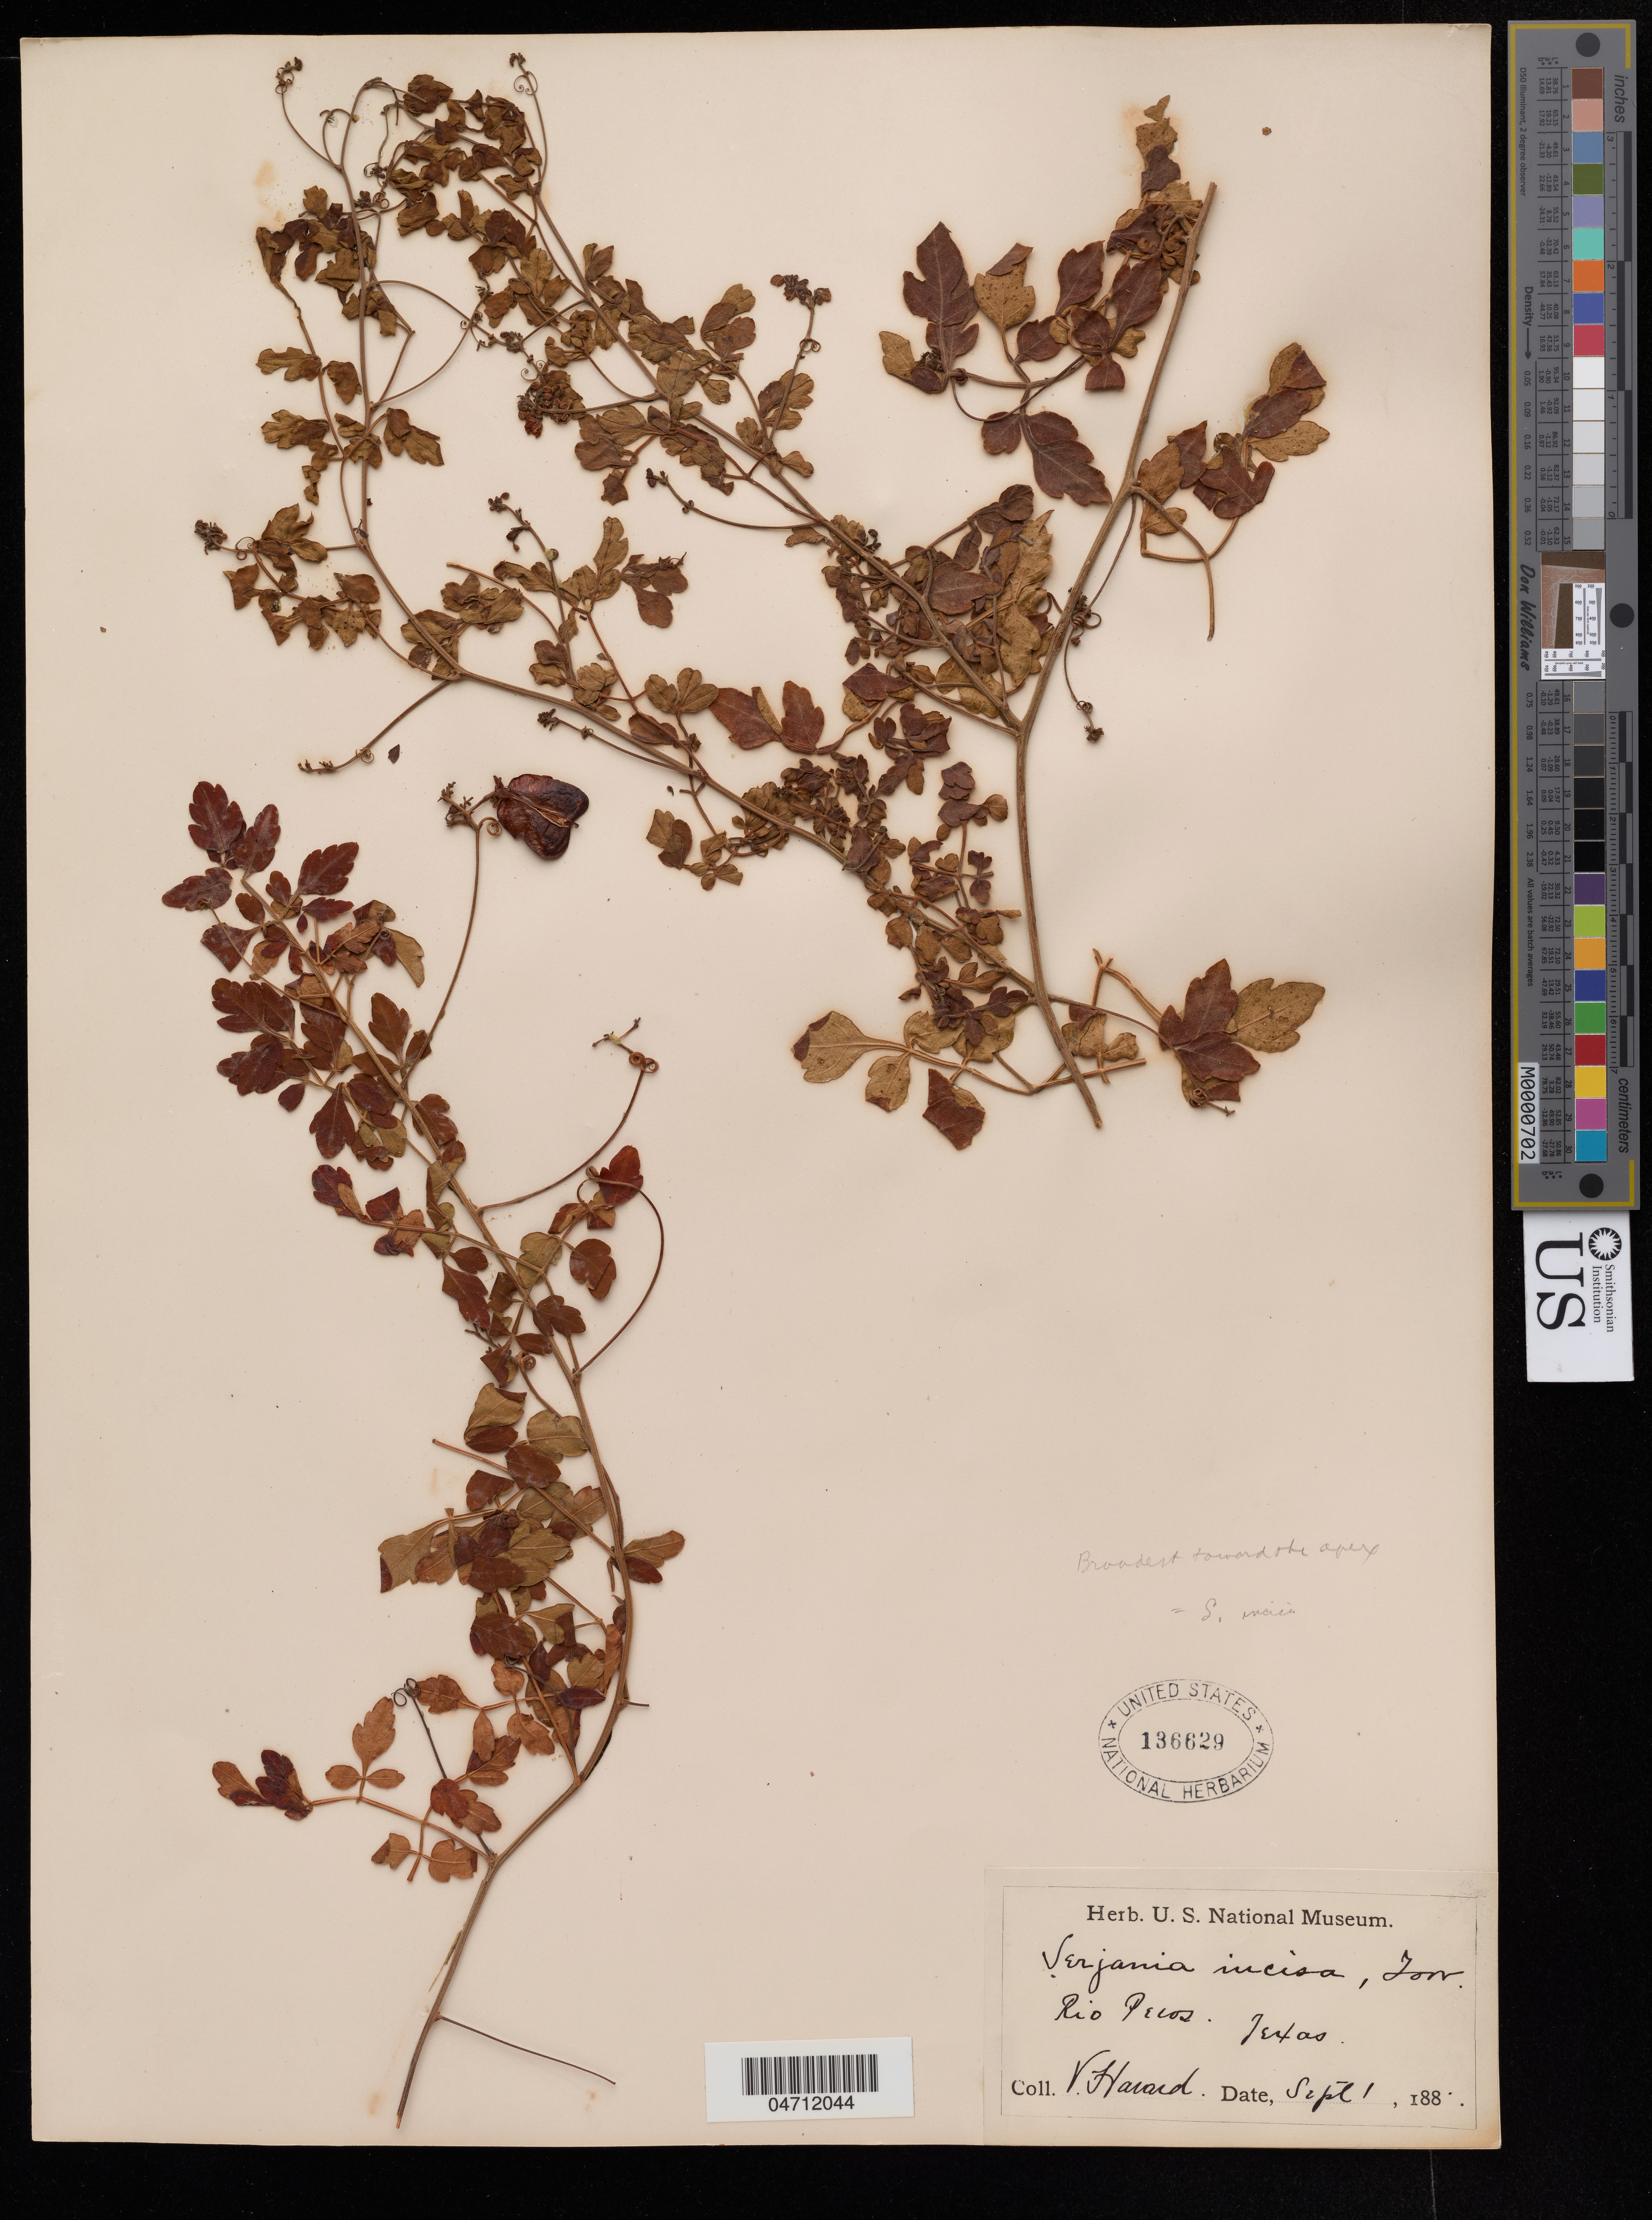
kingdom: Plantae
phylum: Tracheophyta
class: Magnoliopsida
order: Sapindales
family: Sapindaceae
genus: Serjania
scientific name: Serjania incisa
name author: Torr.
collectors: V. Havard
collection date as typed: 1 Sep 188-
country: United States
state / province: Texas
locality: Rio Pecos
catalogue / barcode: US 136629